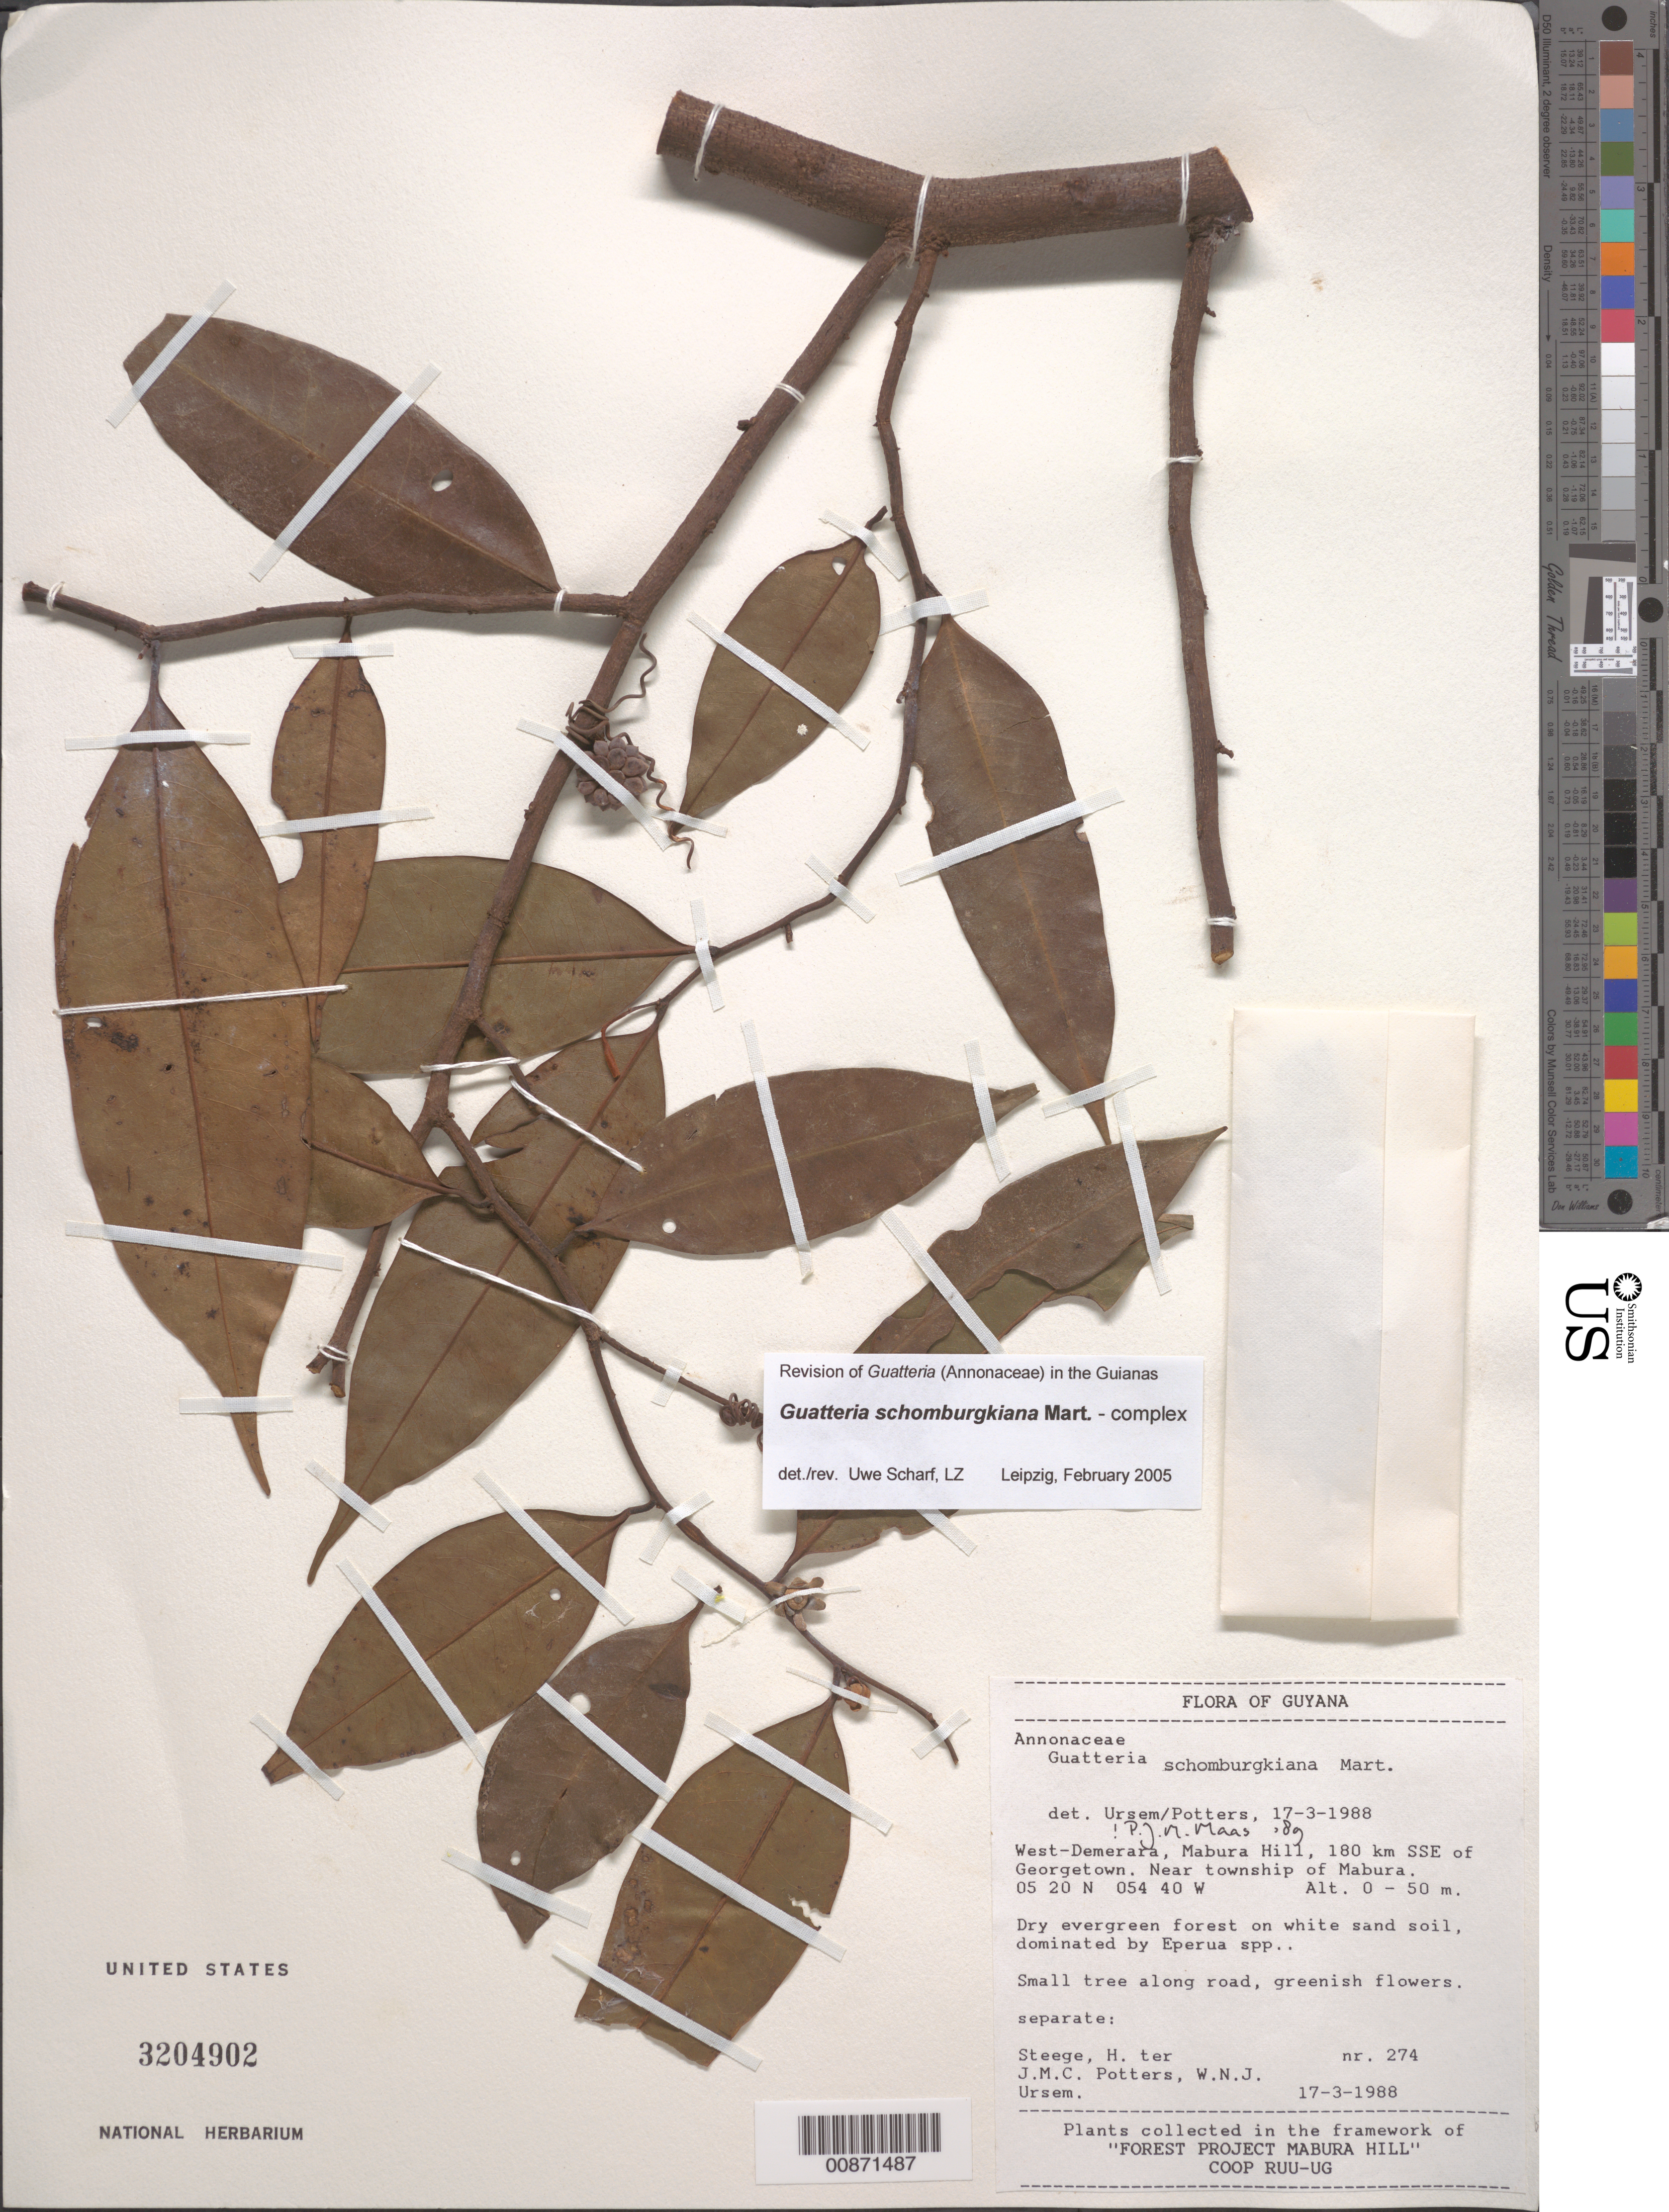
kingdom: Plantae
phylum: Tracheophyta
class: Magnoliopsida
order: Magnoliales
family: Annonaceae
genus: Guatteria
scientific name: Guatteria schomburgkiana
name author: Mart.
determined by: Scharf, U.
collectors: H. ter Steege et al.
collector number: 274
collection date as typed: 17-Mar-88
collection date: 1988-03-17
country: Guyana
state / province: U. Demerara-Berbice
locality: Mabura Hill, 180 km SSE of Georgetown, near township of Mabura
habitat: Along road; dry evergreen forest on white sand soil, dominated by Eperua spp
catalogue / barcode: US 3204902